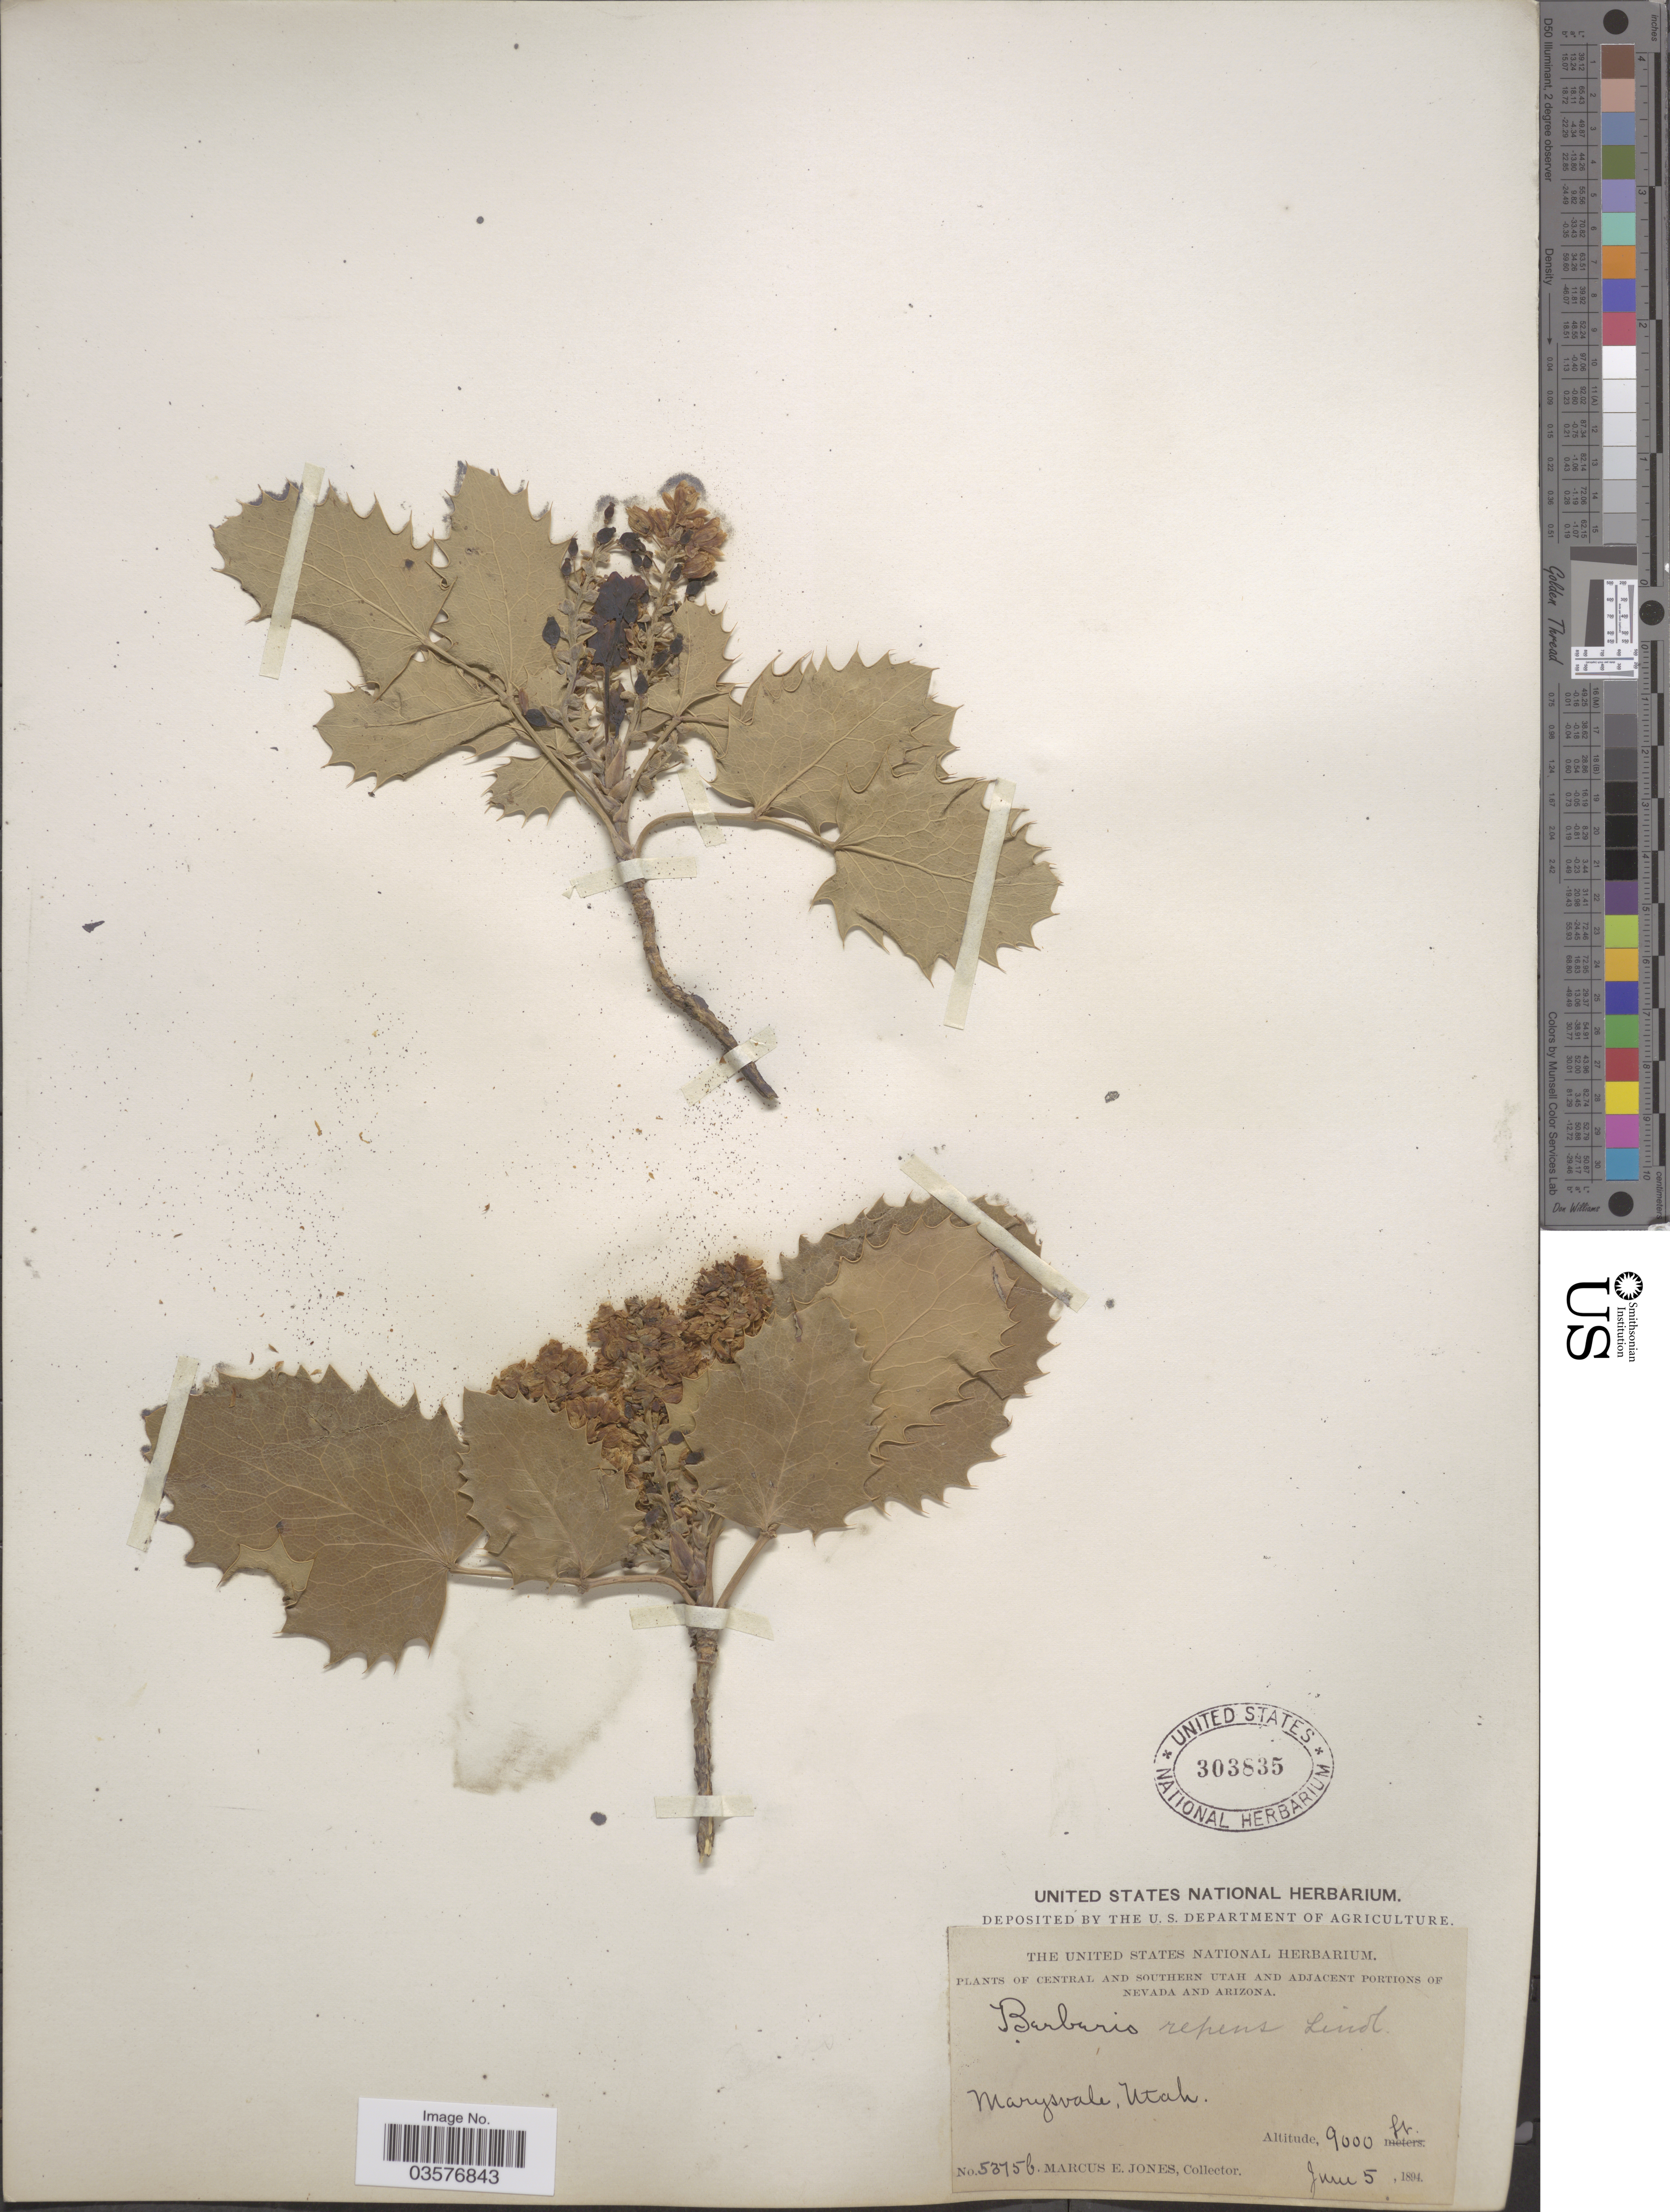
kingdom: Plantae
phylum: Tracheophyta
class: Magnoliopsida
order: Ranunculales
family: Berberidaceae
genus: Mahonia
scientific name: Mahonia repens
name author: (Lindl.) G. Don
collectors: M. E. Jones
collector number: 5375b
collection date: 1894-06-05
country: United States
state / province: Utah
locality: Central and Southern Utah. Marysvale.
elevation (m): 2743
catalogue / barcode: US 303835